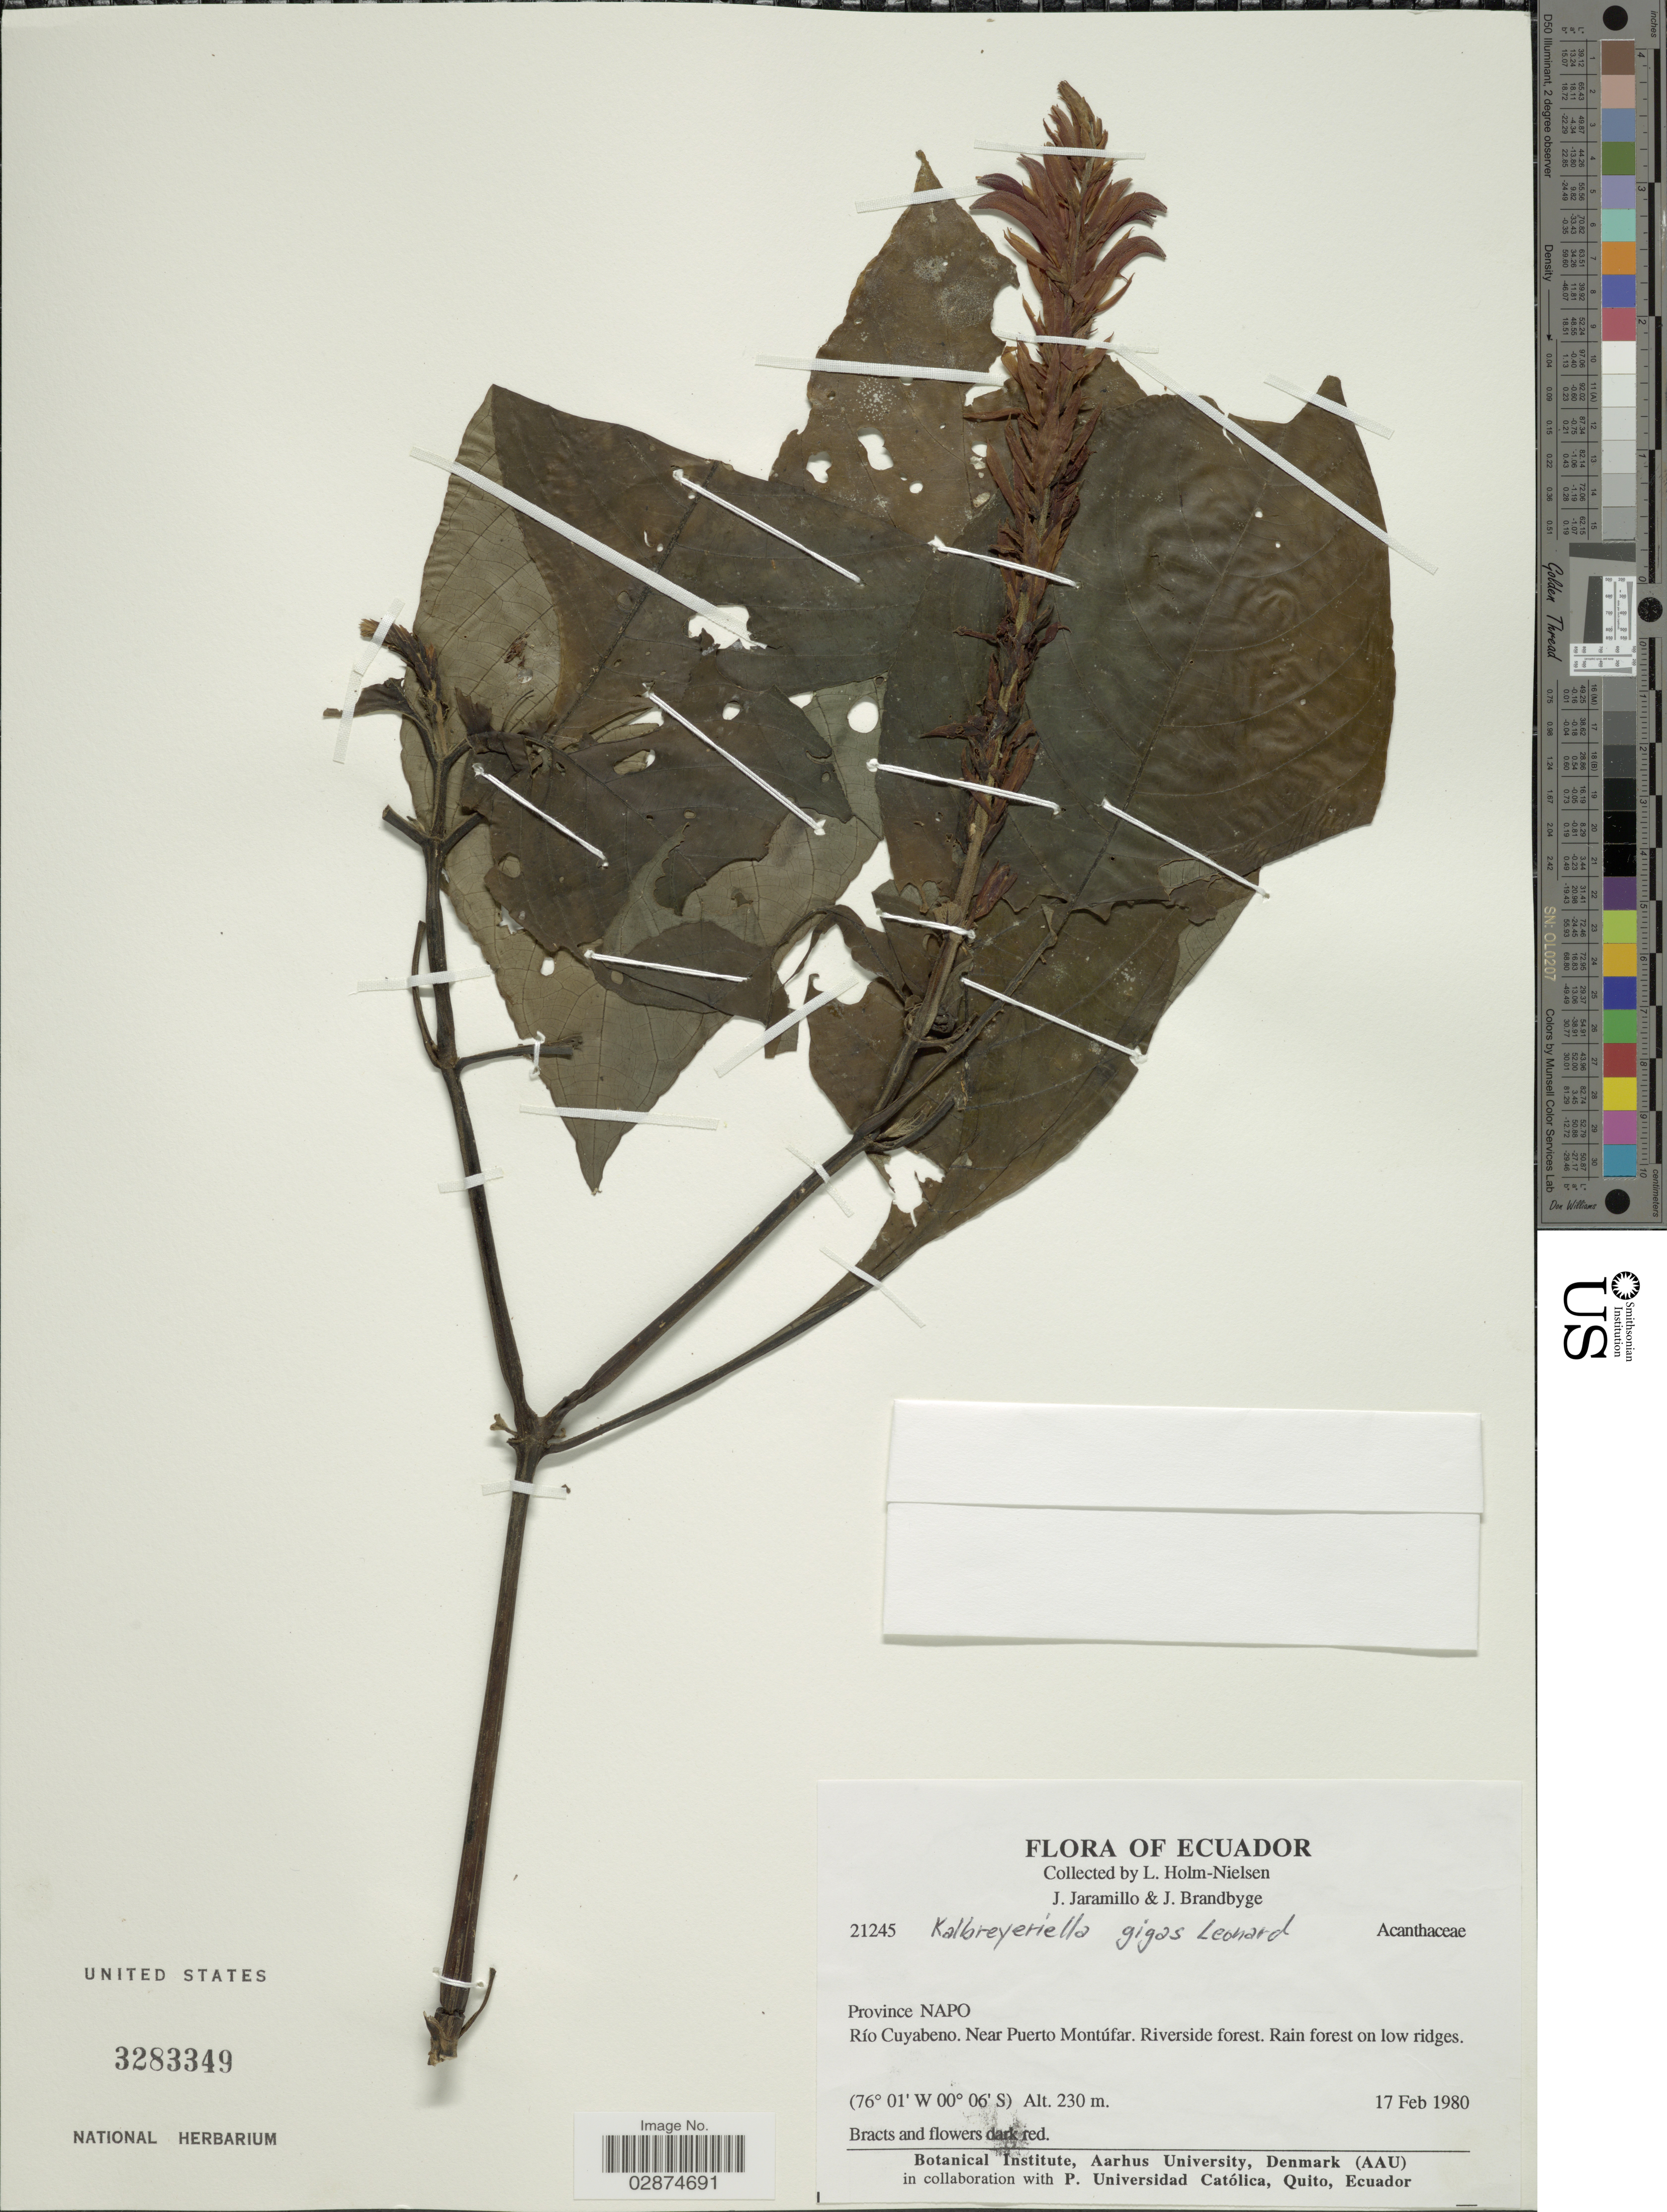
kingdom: Plantae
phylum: Tracheophyta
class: Magnoliopsida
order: Lamiales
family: Acanthaceae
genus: Kalbreyeriella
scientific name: Kalbreyeriella gigas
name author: Leonard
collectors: L. Holm-Nielsen, J. Jaramillo & J. Brandbyge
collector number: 21245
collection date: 1980-02-17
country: Ecuador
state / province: Napo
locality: Río Cuyabeno. Near Puerto Montúfar. Riverside forest.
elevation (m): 230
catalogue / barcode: US 3283349